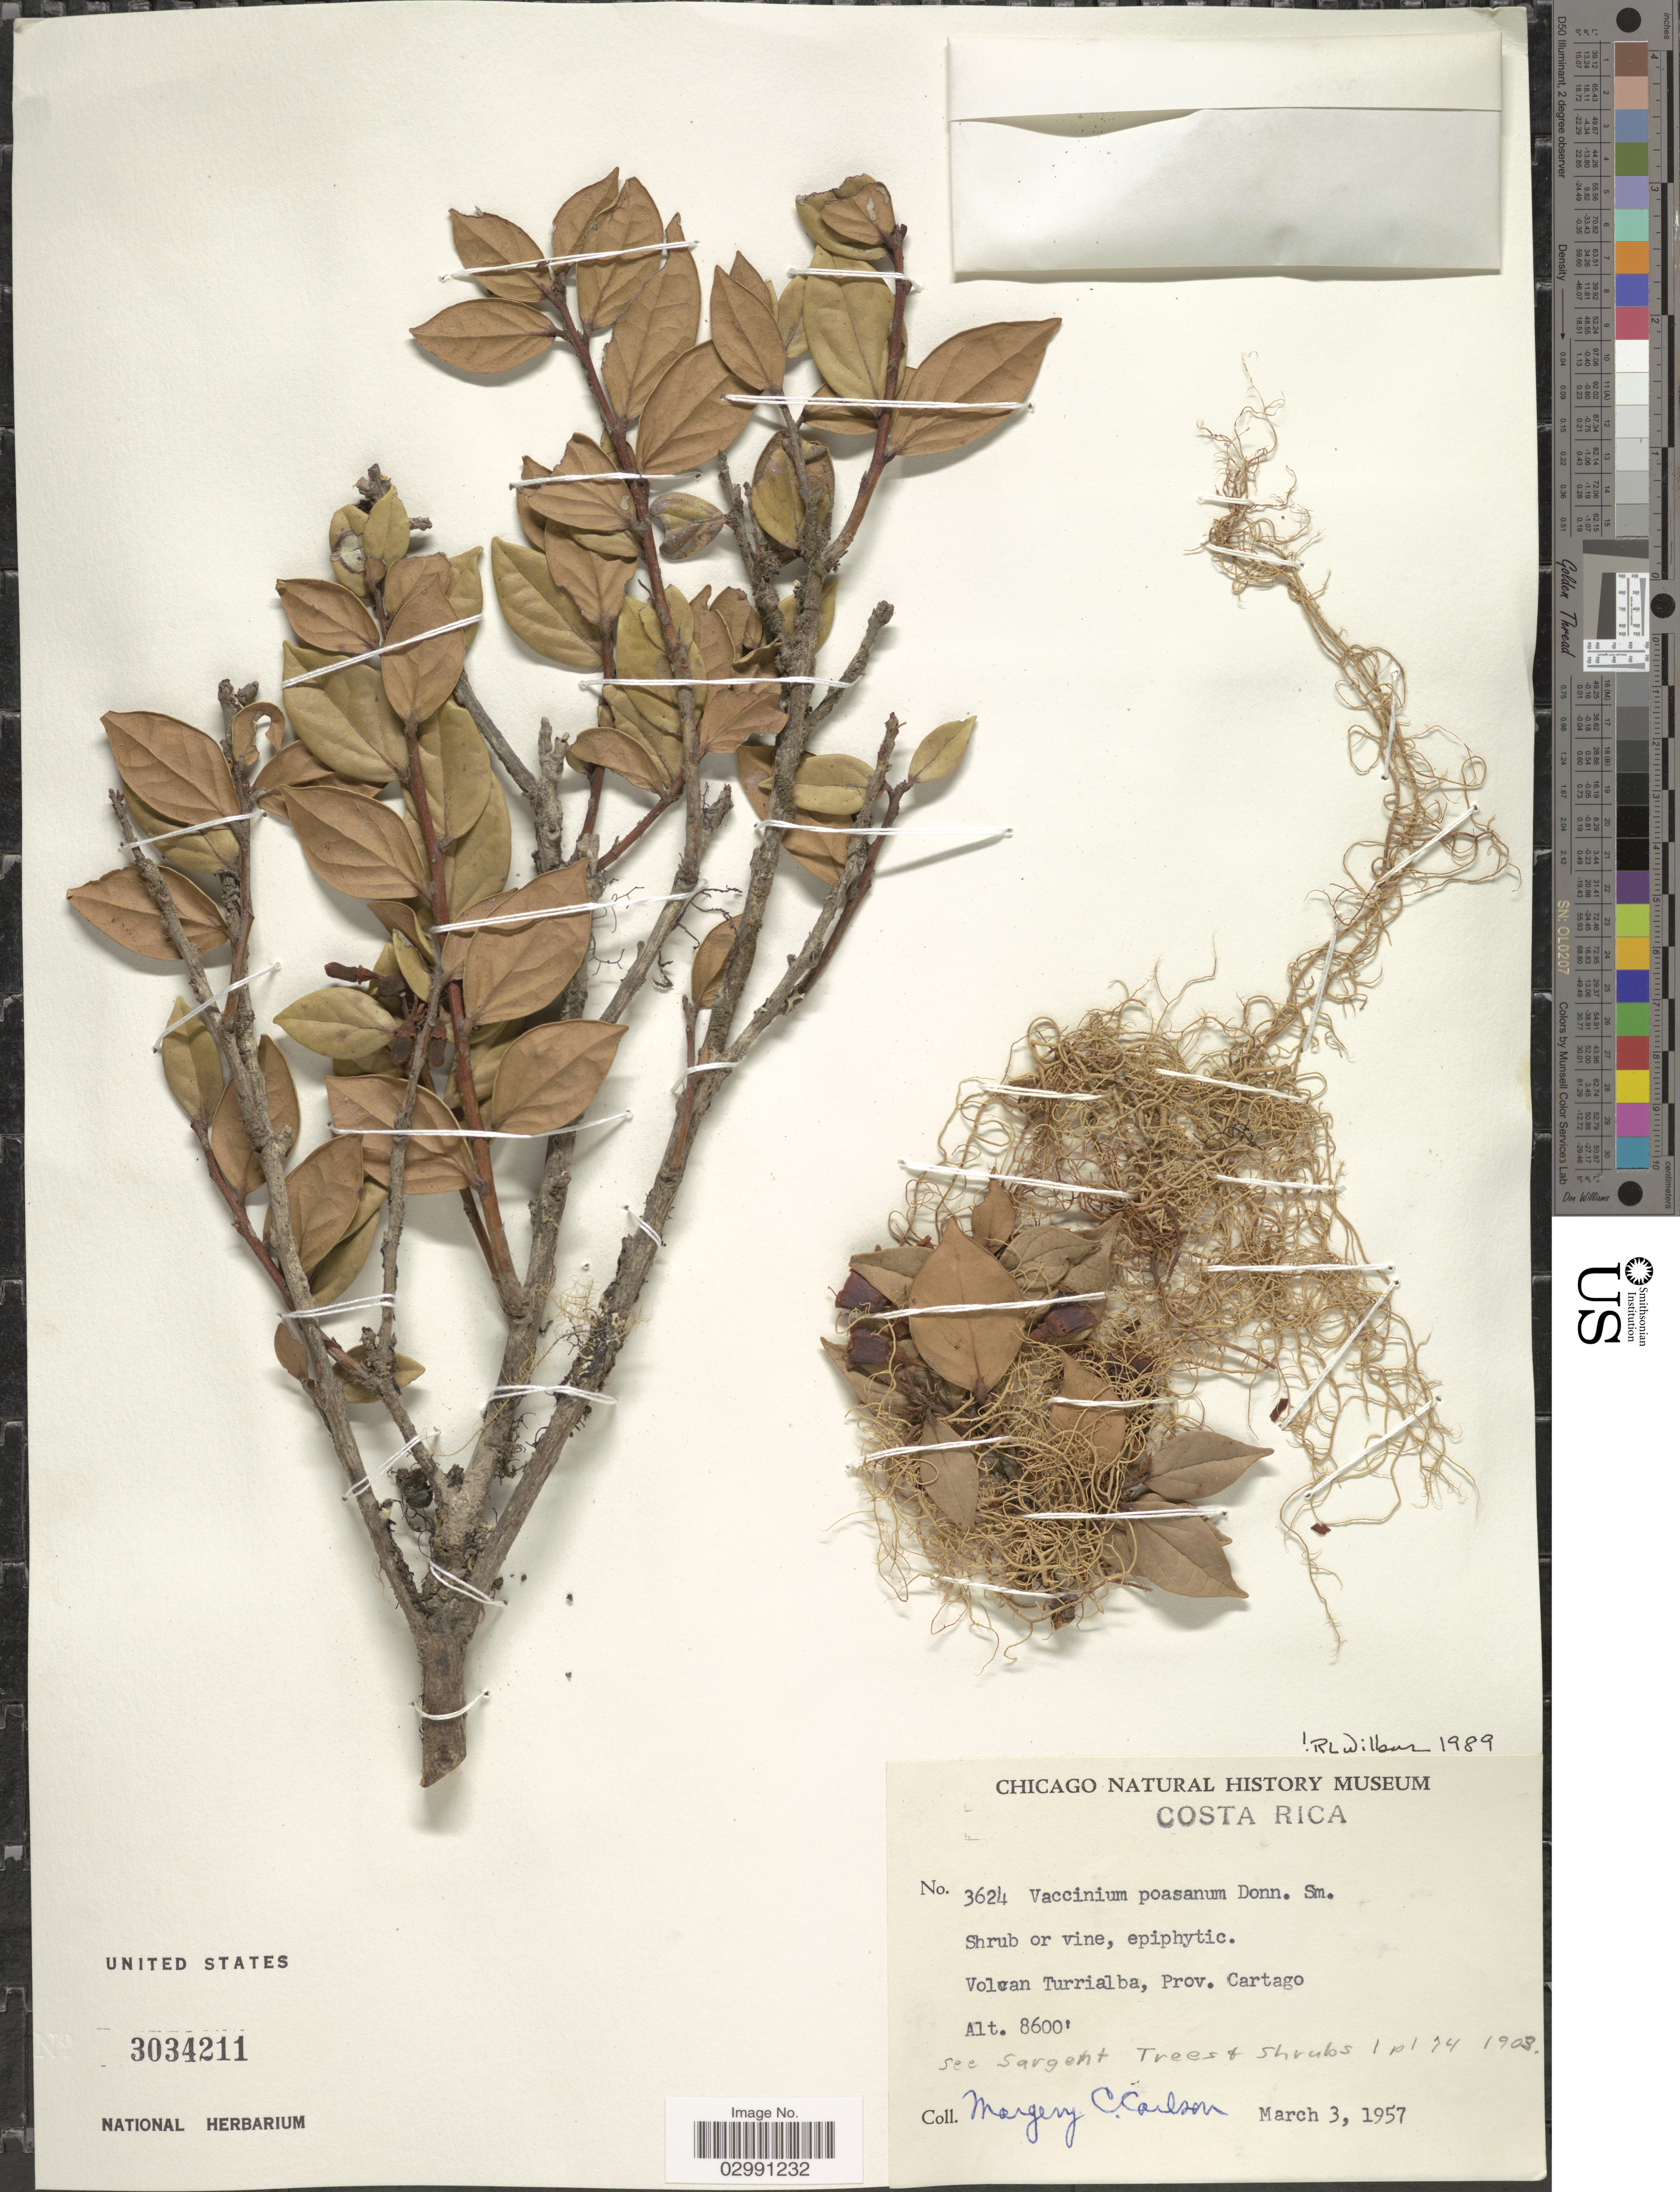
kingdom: Plantae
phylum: Tracheophyta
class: Magnoliopsida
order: Ericales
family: Ericaceae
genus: Vaccinium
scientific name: Vaccinium poasanum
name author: Donn. Sm.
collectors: M. C. Carlson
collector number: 3624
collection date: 1957-03-03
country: Costa Rica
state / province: Cartago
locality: Volcan Turrialba, Prov. Cartago.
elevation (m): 2621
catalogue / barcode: US 3034211